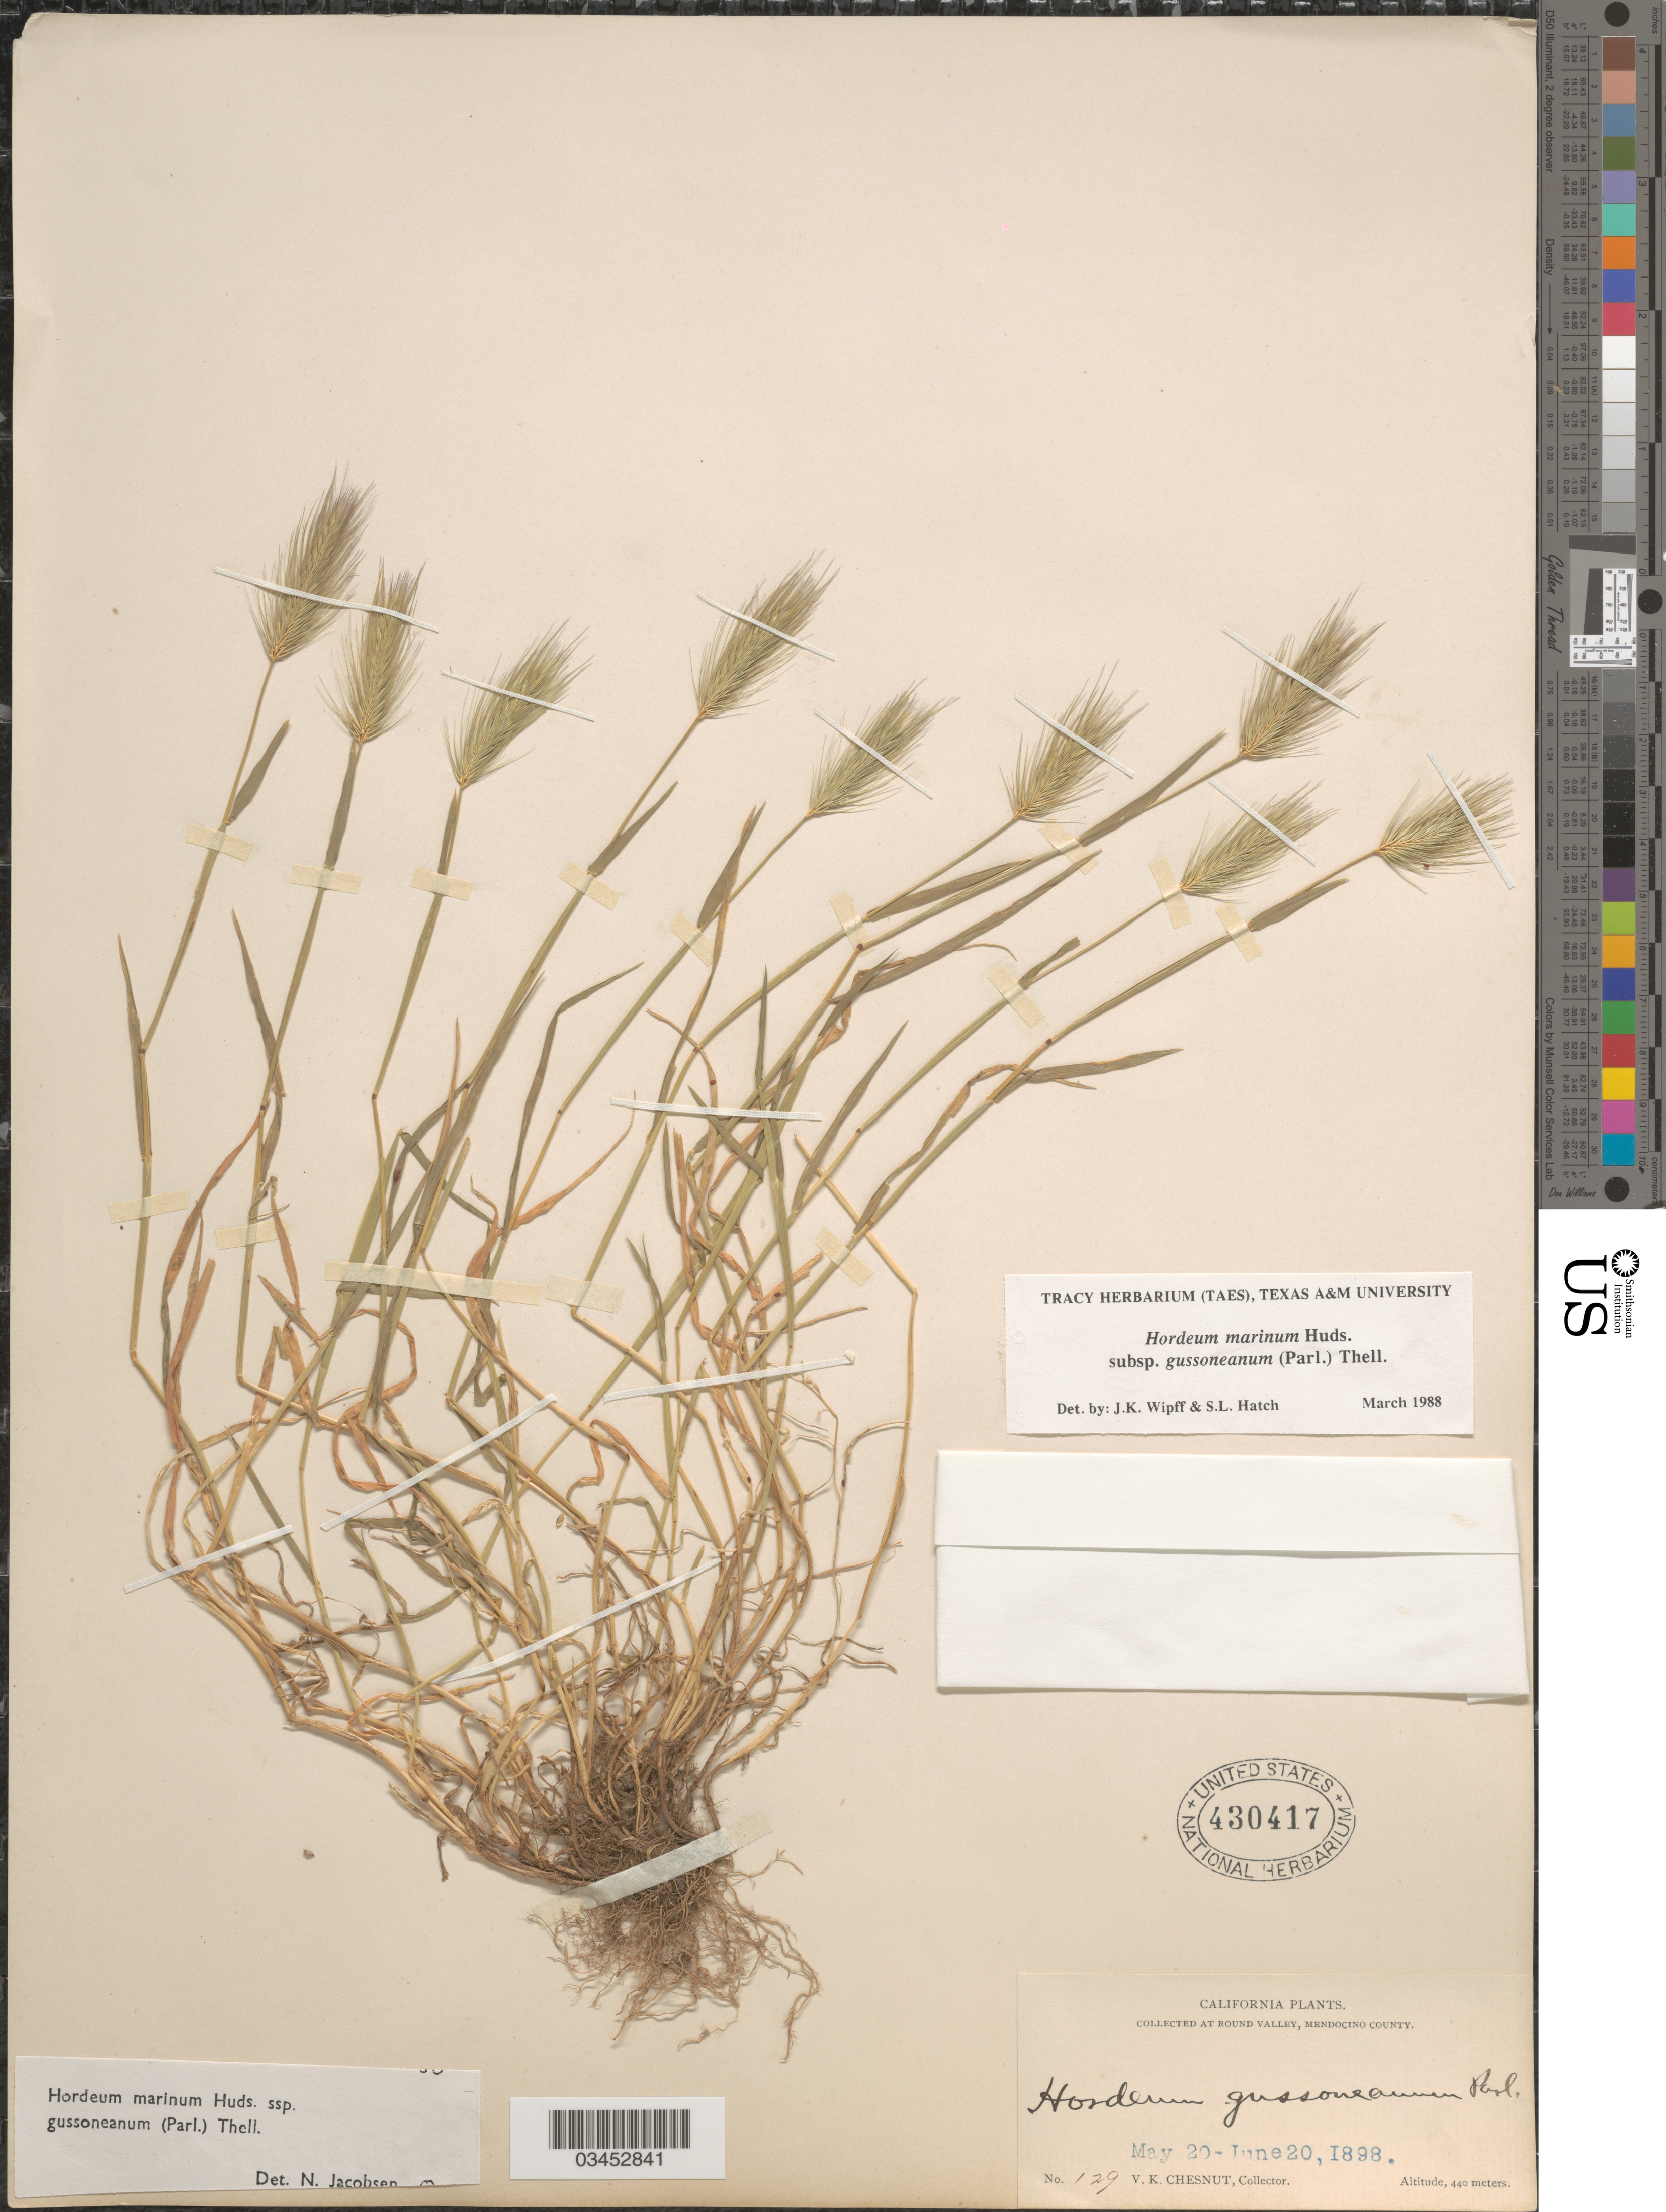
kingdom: Plantae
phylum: Tracheophyta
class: Liliopsida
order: Poales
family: Poaceae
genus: Hordeum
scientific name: Hordeum marinum subsp. gussoneanum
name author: (Parl.) Thell.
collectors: V. Chesnut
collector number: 129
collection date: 1898-05-20/1898-06-20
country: United States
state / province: California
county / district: Mendocino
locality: At Round Valley, Mendocino County.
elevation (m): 440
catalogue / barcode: US 430417